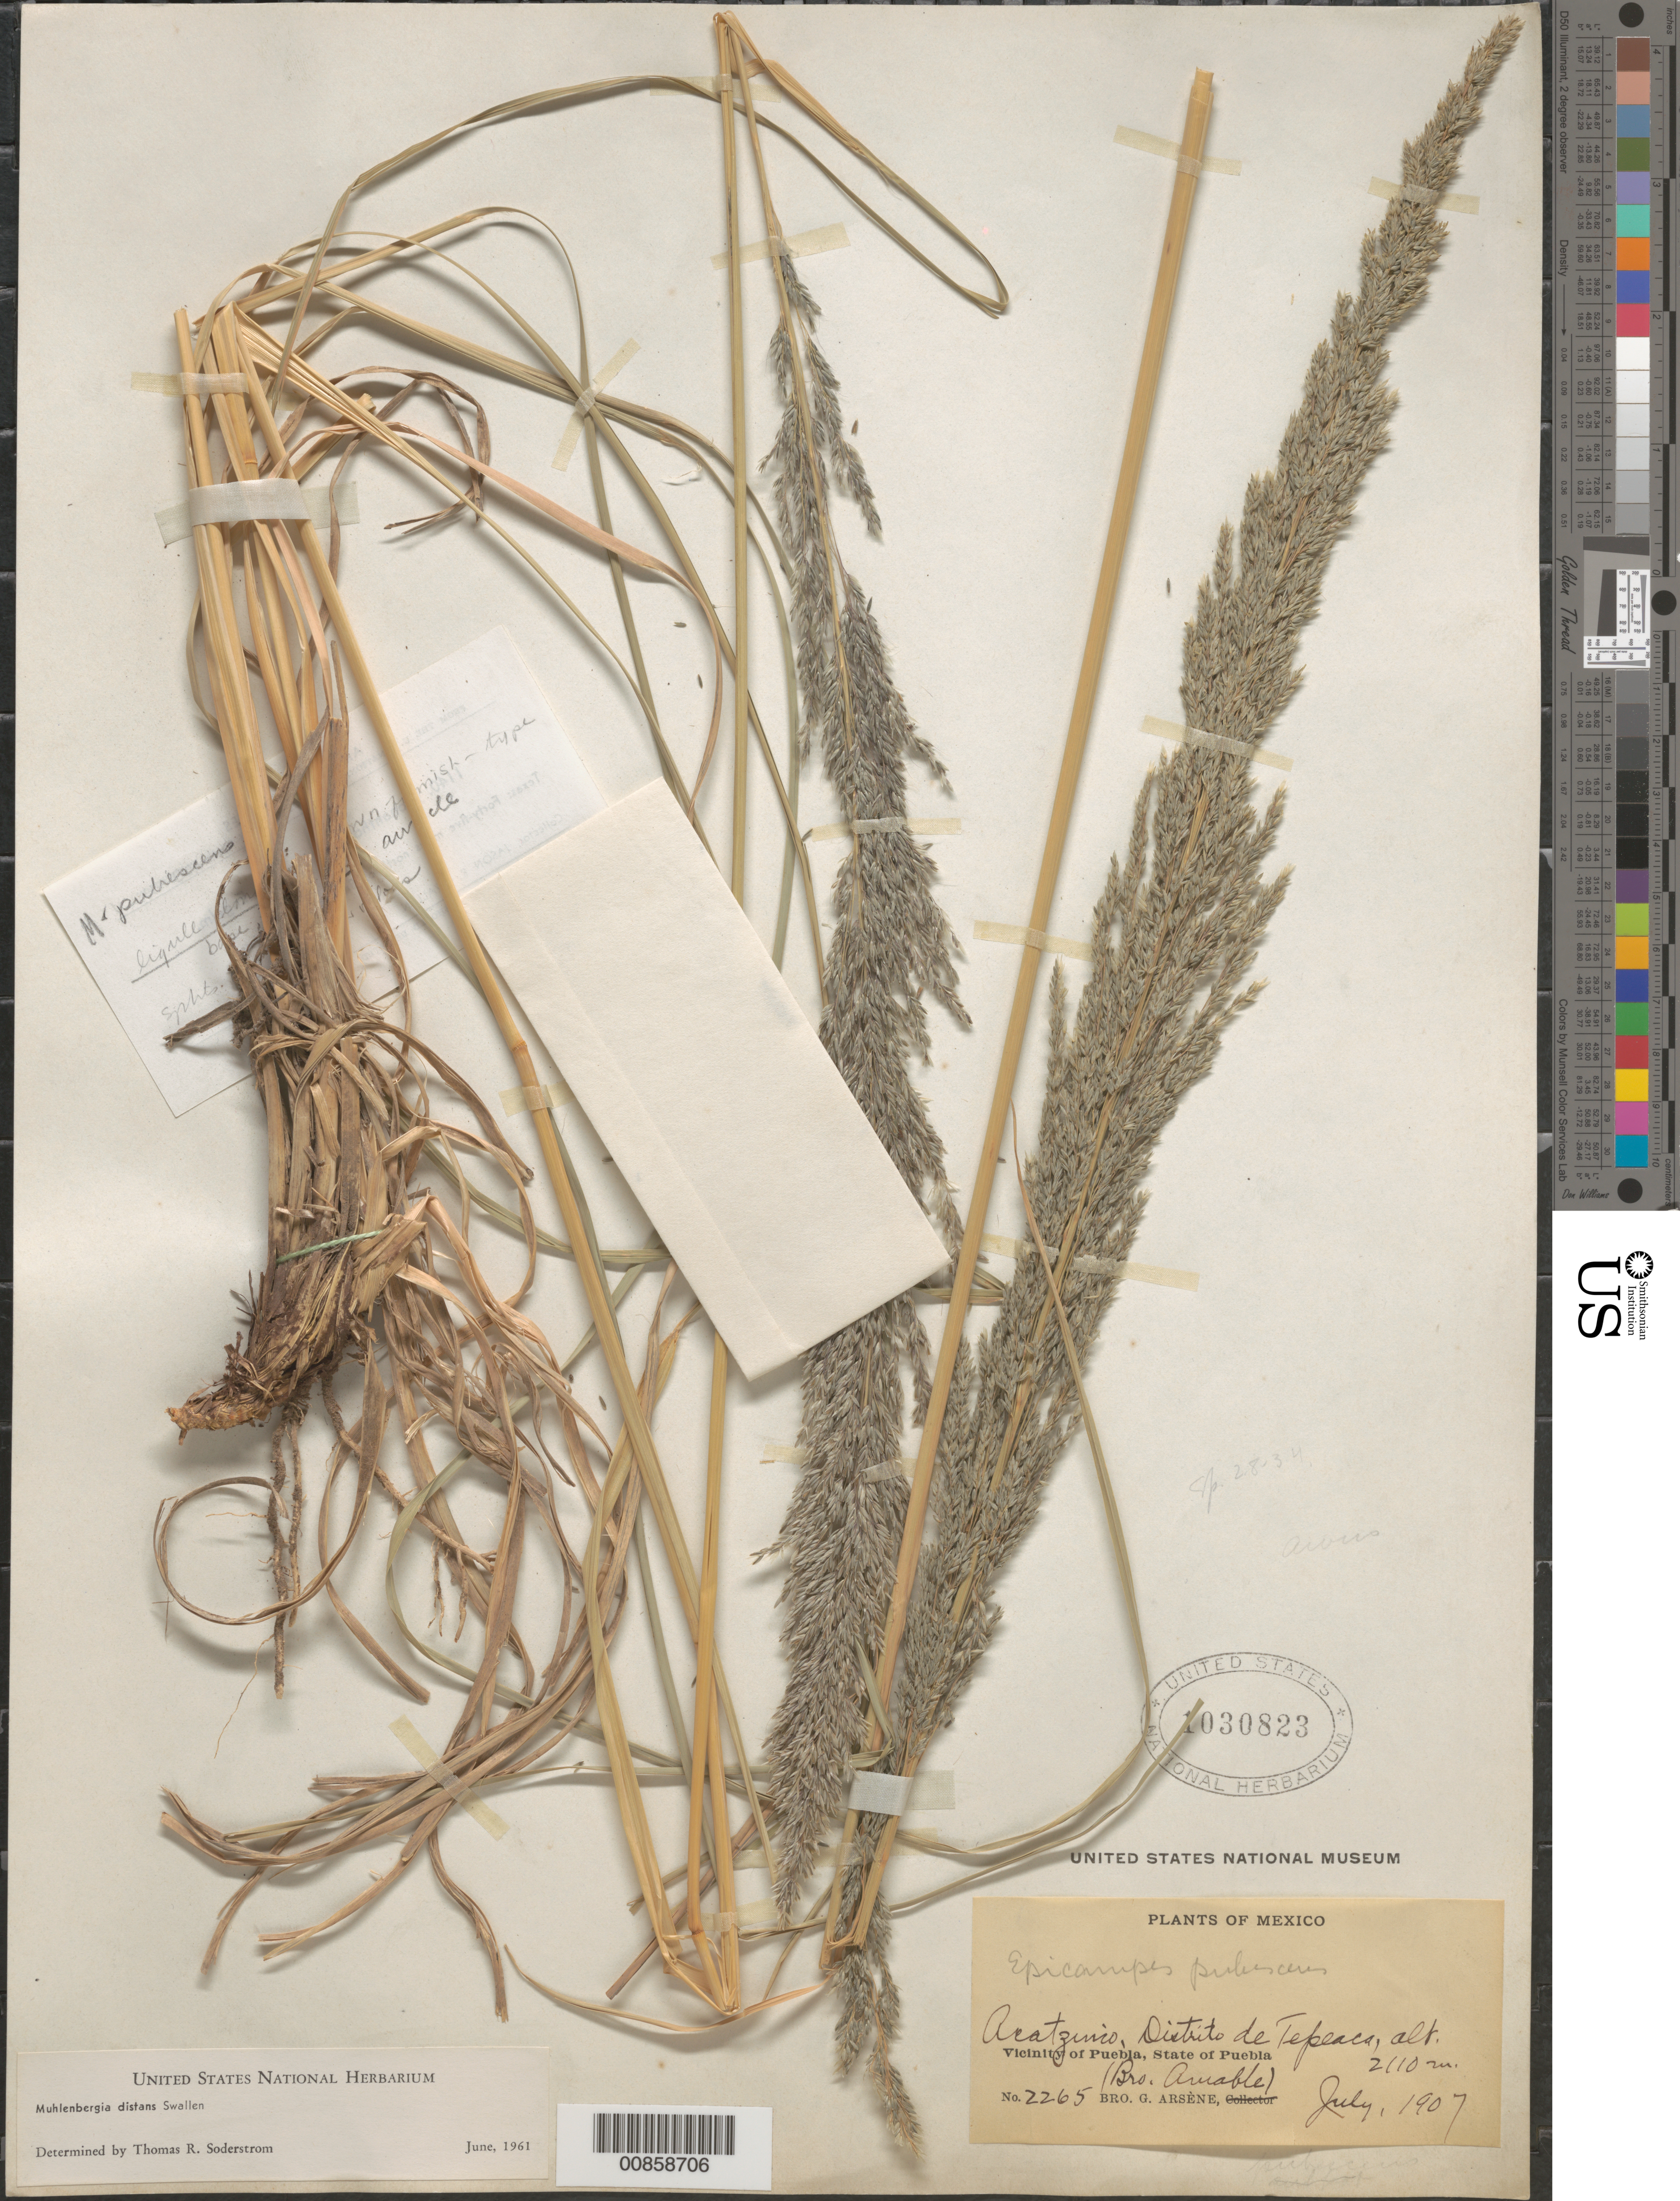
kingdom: Plantae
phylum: Tracheophyta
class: Liliopsida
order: Poales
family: Poaceae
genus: Muhlenbergia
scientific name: Muhlenbergia distans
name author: Swallen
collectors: B. Amable & Bro. G. Arsène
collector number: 2265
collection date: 1907-07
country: Mexico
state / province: Puebla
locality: Acatzinco, Distrito de Tepeaca. Vicinity of Puebla.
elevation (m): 2110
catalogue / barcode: US 1030823